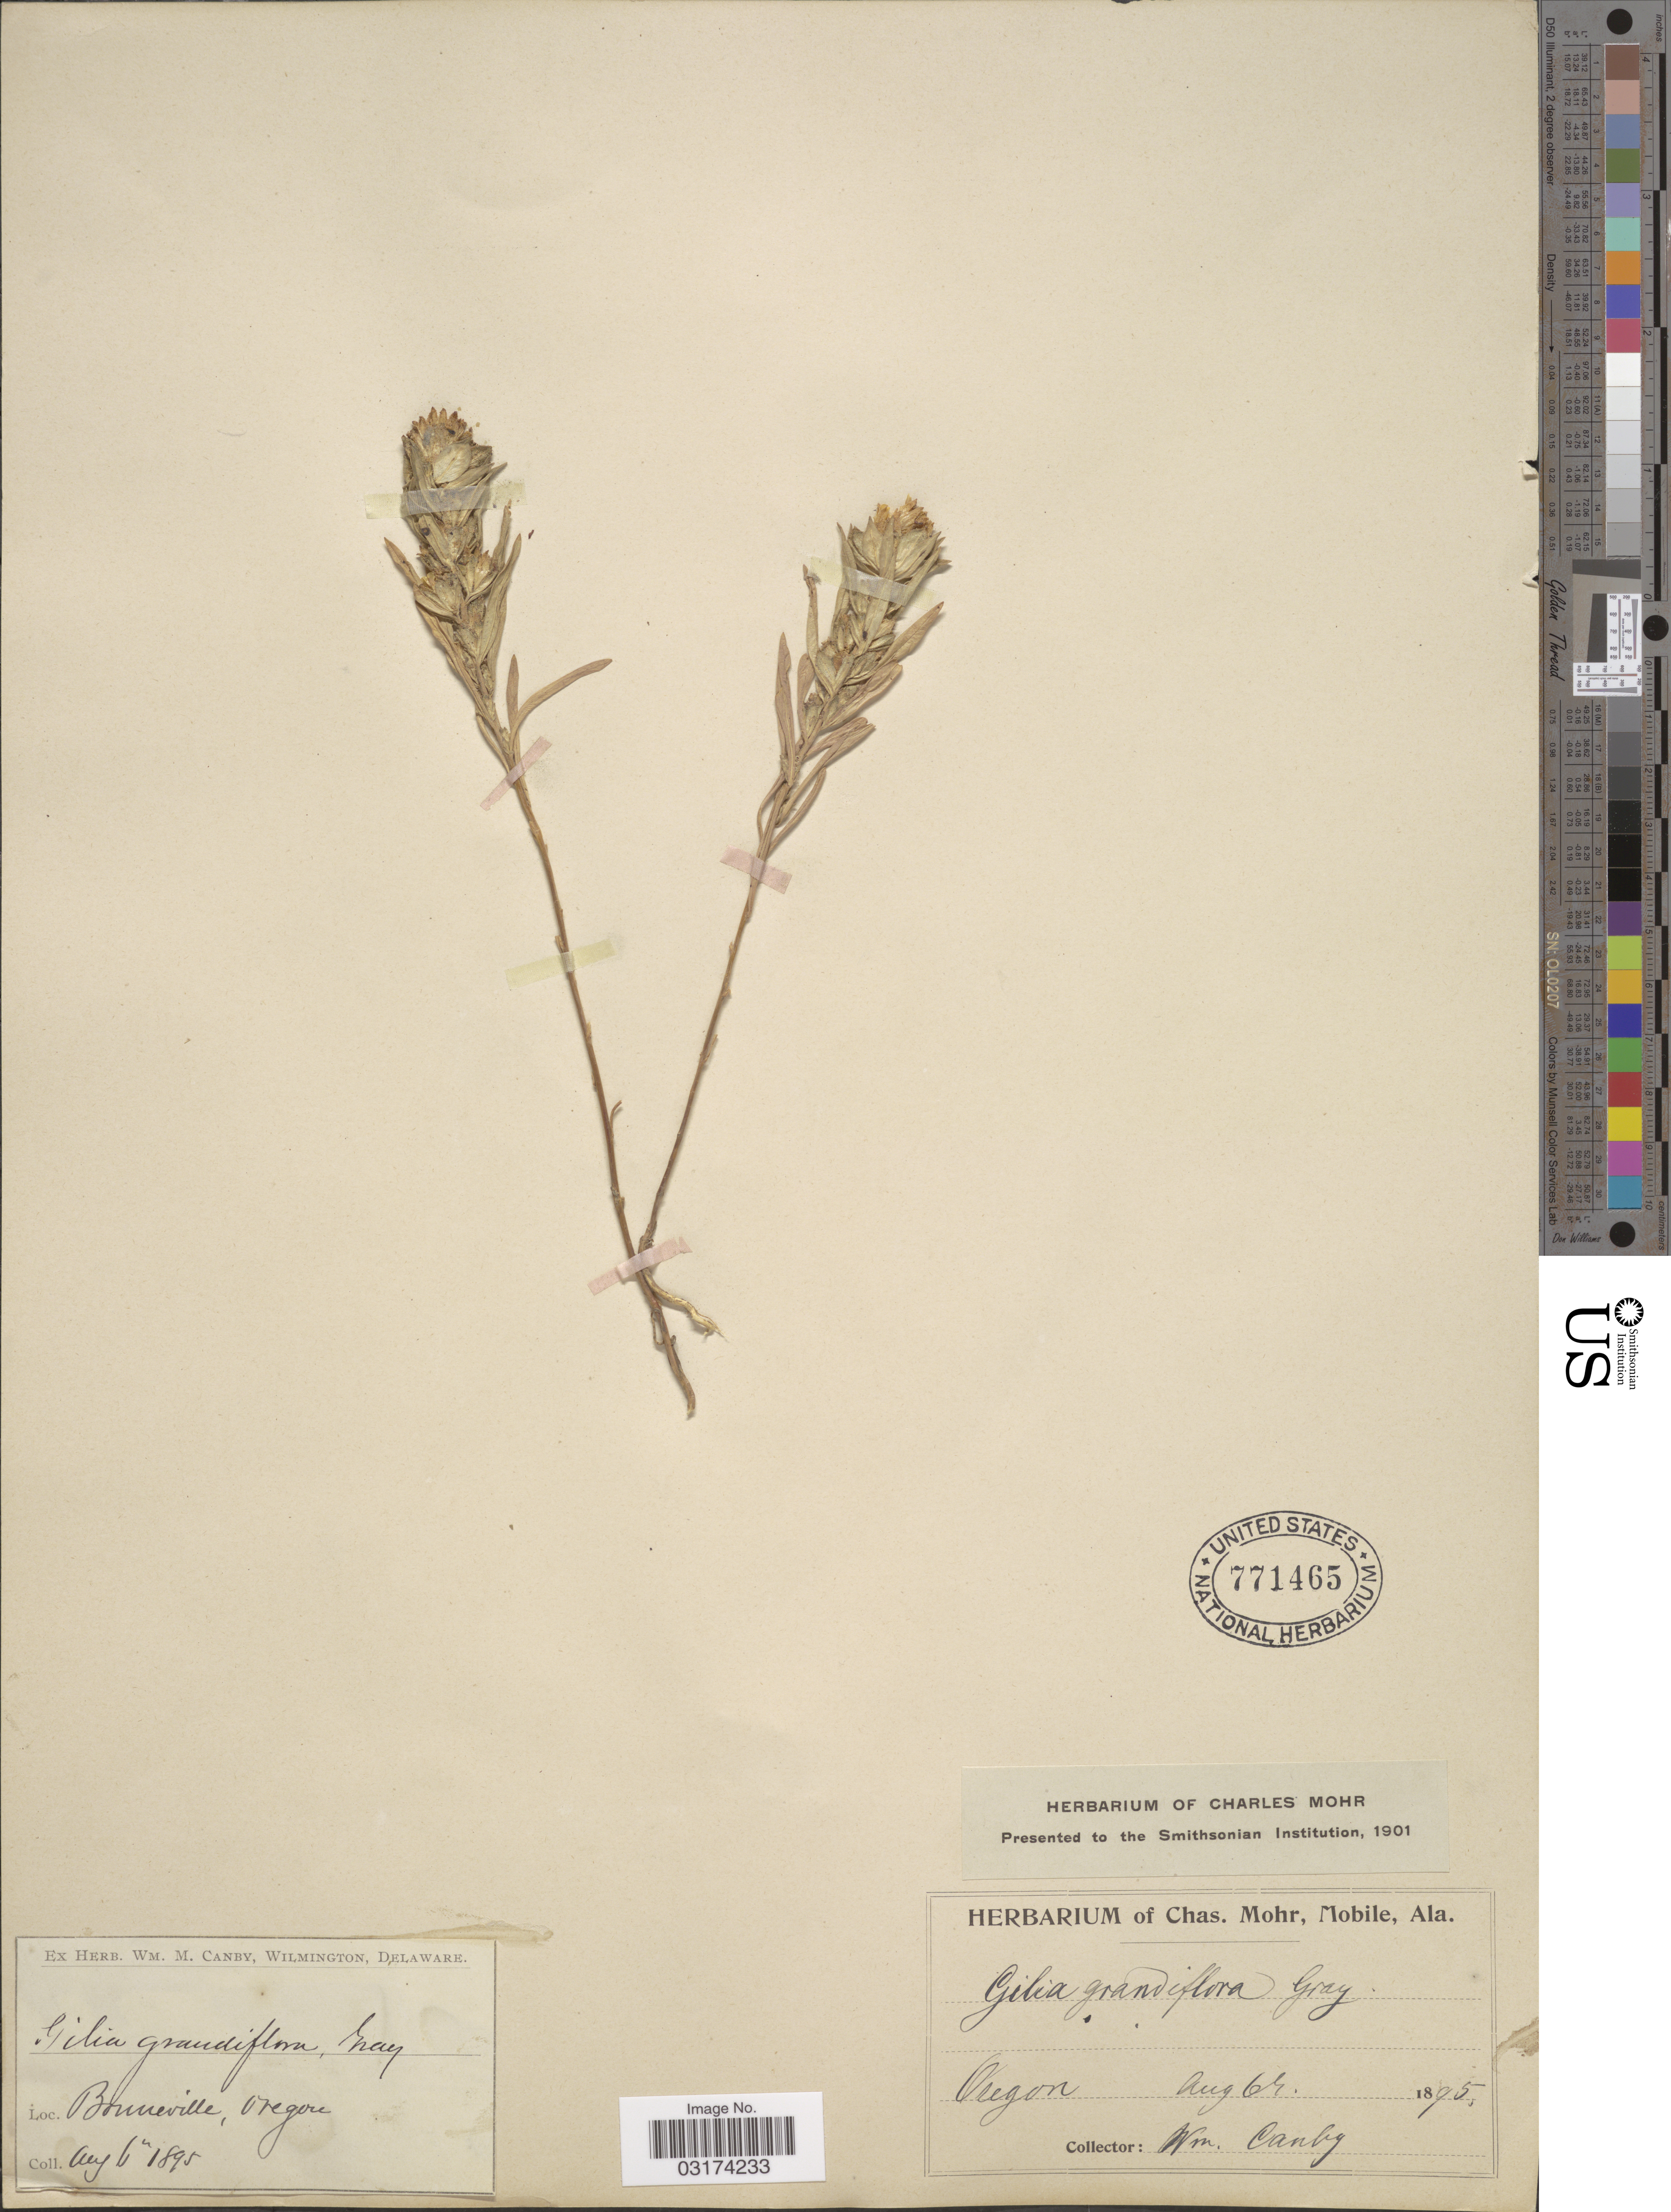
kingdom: Plantae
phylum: Tracheophyta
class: Magnoliopsida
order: Ericales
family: Polemoniaceae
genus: Collomia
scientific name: Collomia grandiflora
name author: Douglas ex Lindl.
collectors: W. M. Canby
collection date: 1895-08-06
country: United States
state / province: Oregon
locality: Bonneville, Oregon.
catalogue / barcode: US 771465